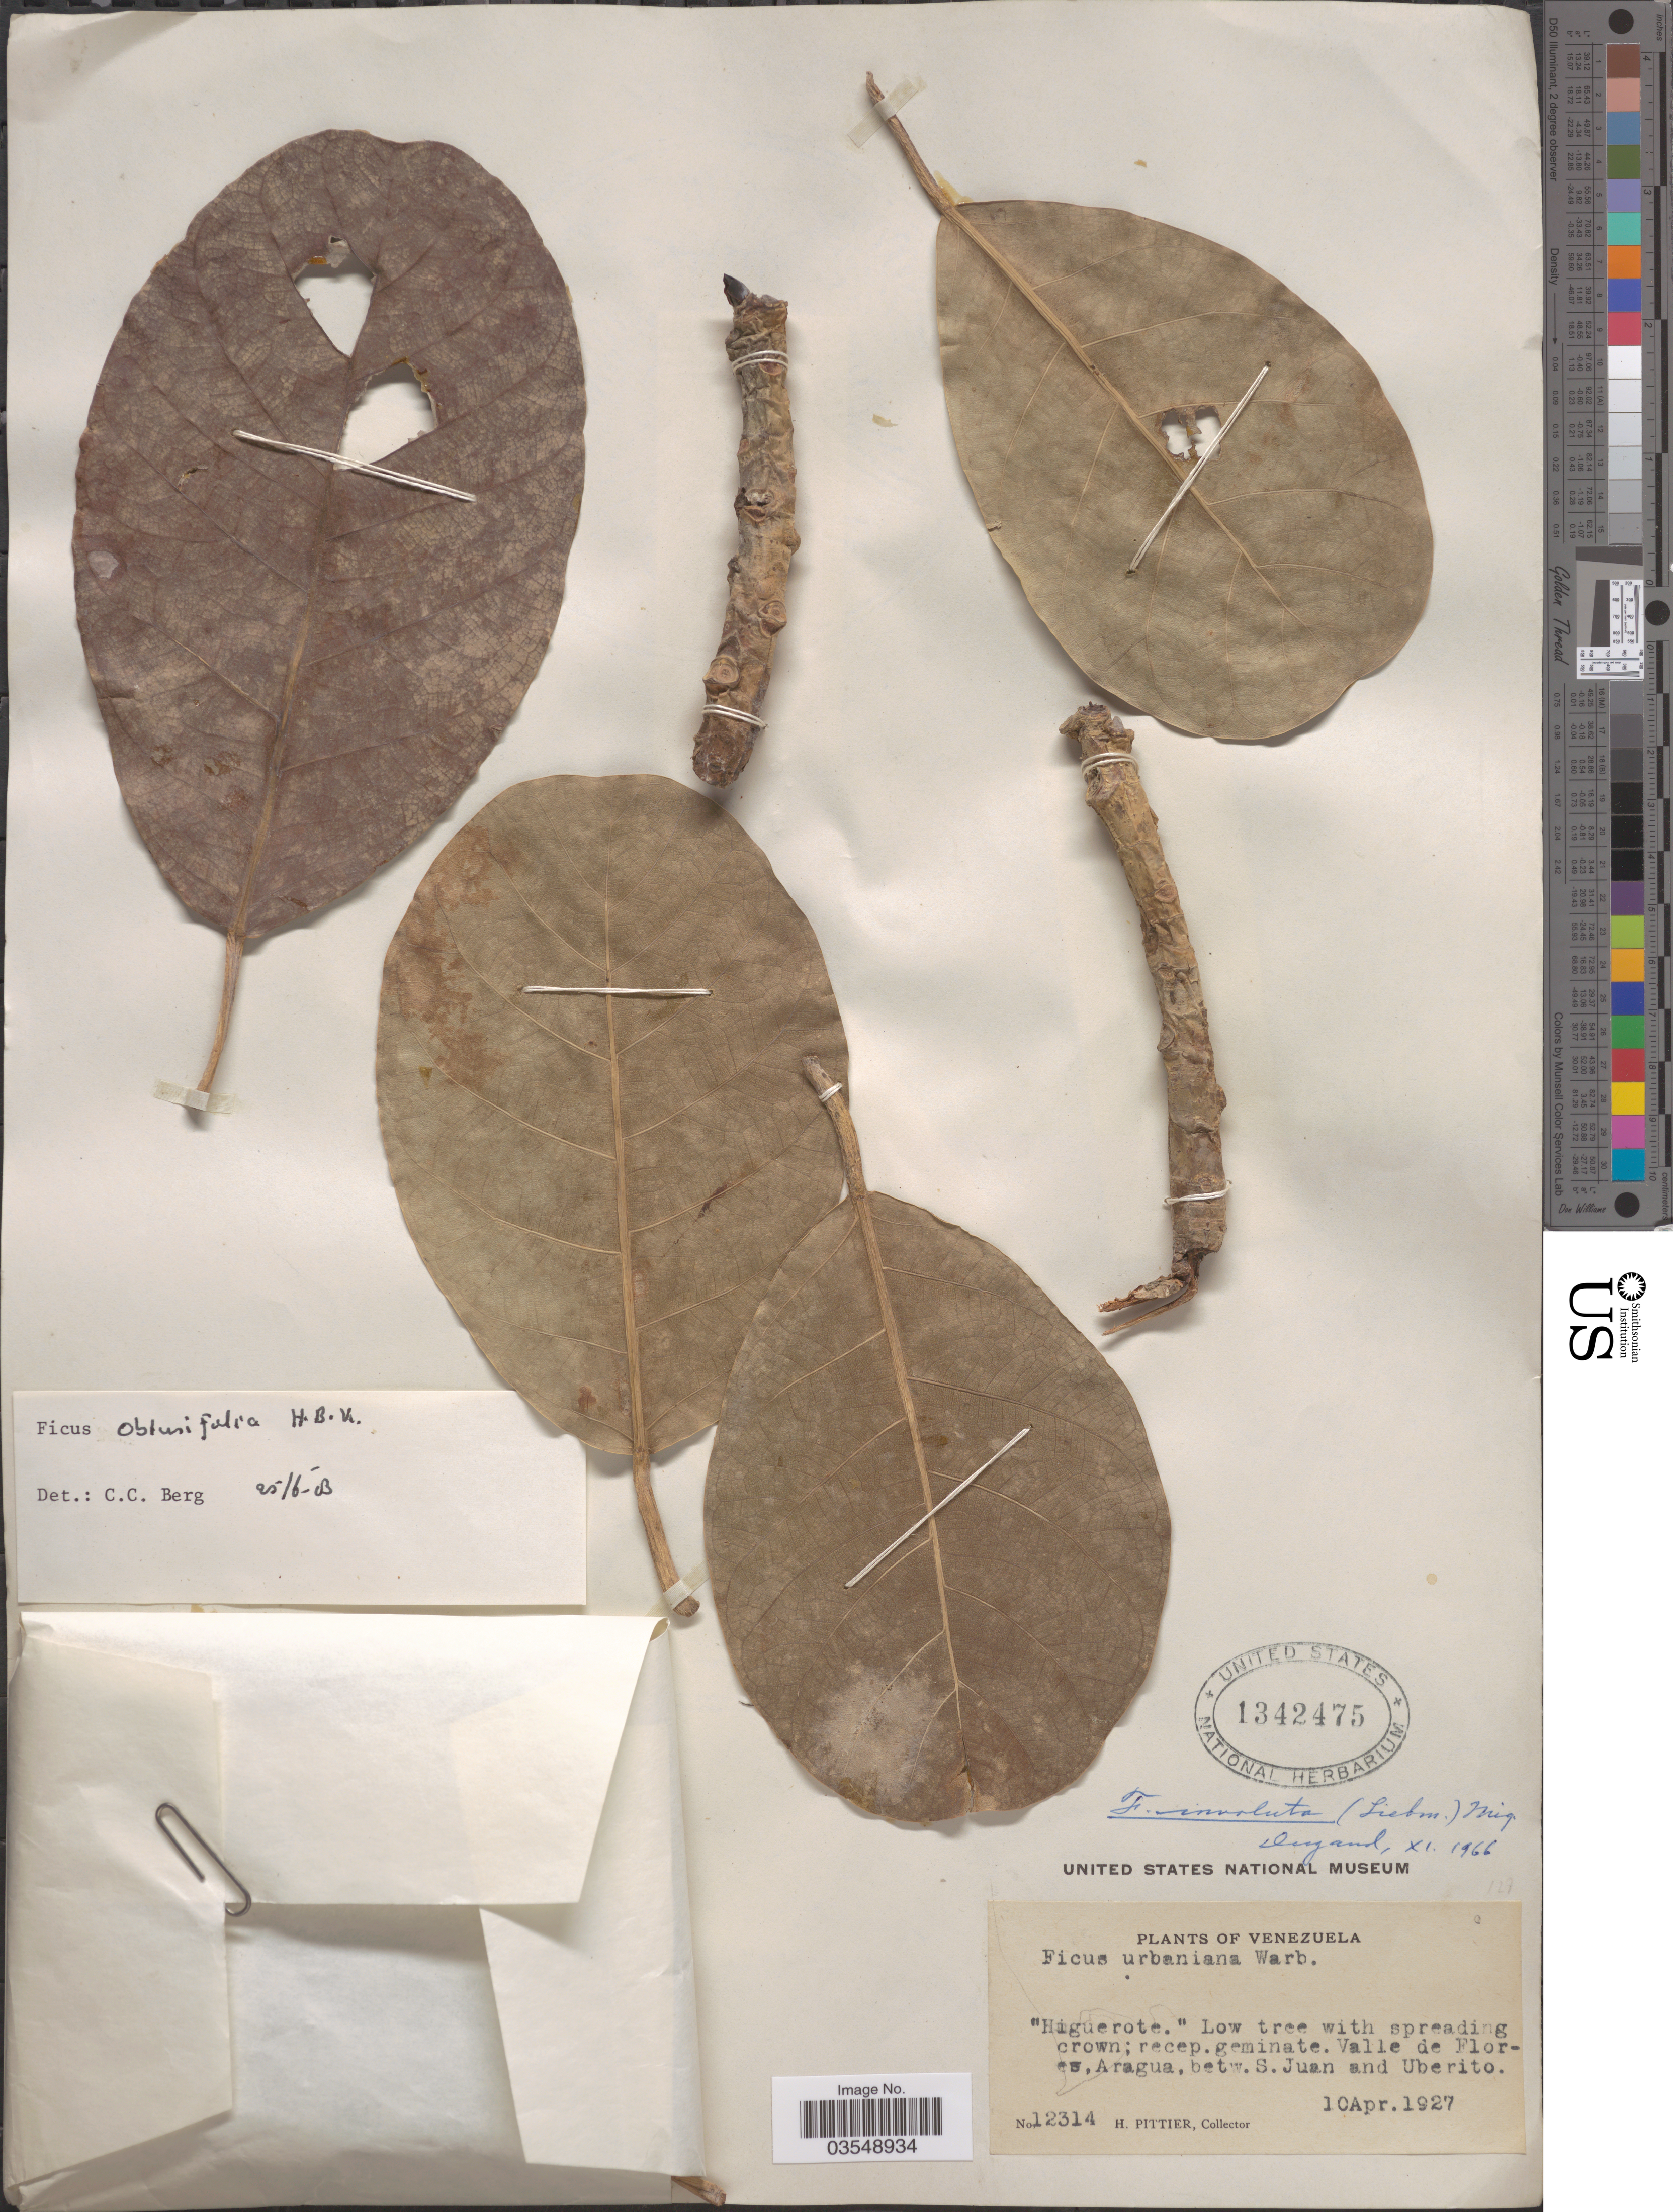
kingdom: Plantae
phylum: Tracheophyta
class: Magnoliopsida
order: Rosales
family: Moraceae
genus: Ficus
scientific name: Ficus obtusifolia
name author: Kunth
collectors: H. F. Pittier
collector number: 12314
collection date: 1927-04-10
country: Venezuela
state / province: Aragua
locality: Valle de Flores, betw. S. Juan and Uberito.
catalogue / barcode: US 1342475